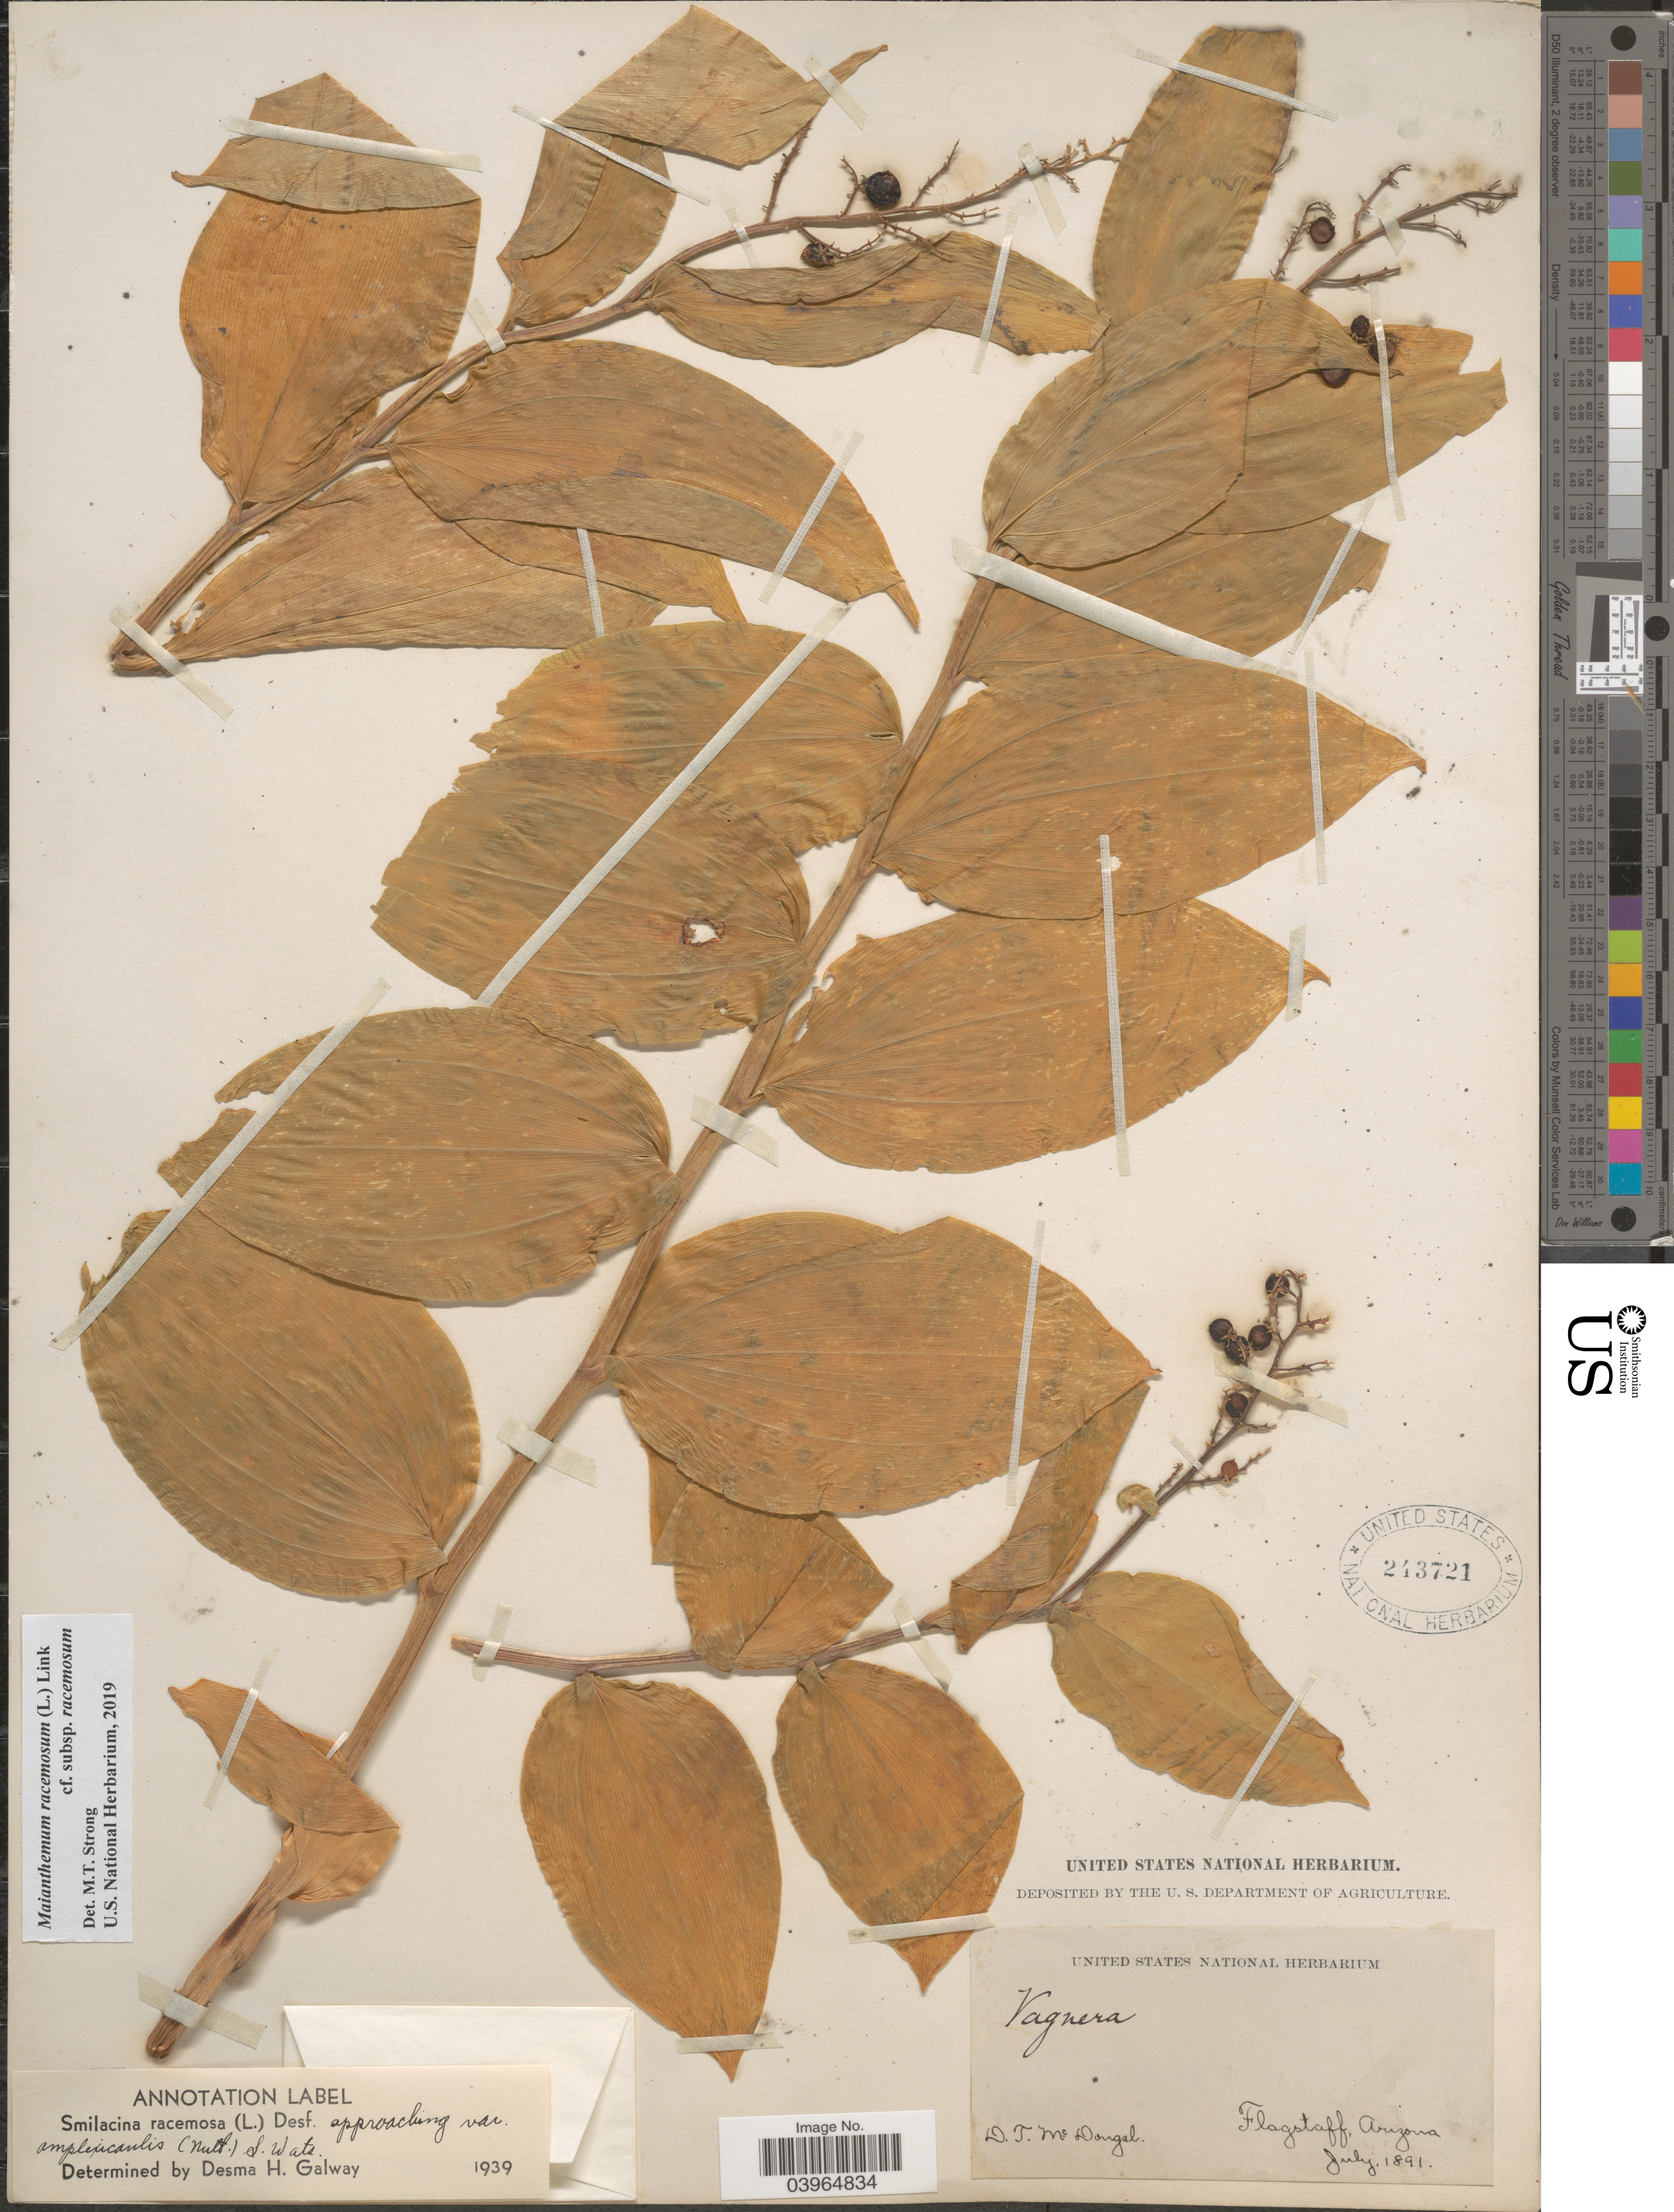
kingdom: Plantae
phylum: Tracheophyta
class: Liliopsida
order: Asparagales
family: Asparagaceae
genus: Maianthemum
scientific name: Maianthemum racemosum subsp. racemosum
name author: (L.) Link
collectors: D. McDougal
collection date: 1891-07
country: United States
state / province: Arizona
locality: Flagstaff.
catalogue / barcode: US 243721